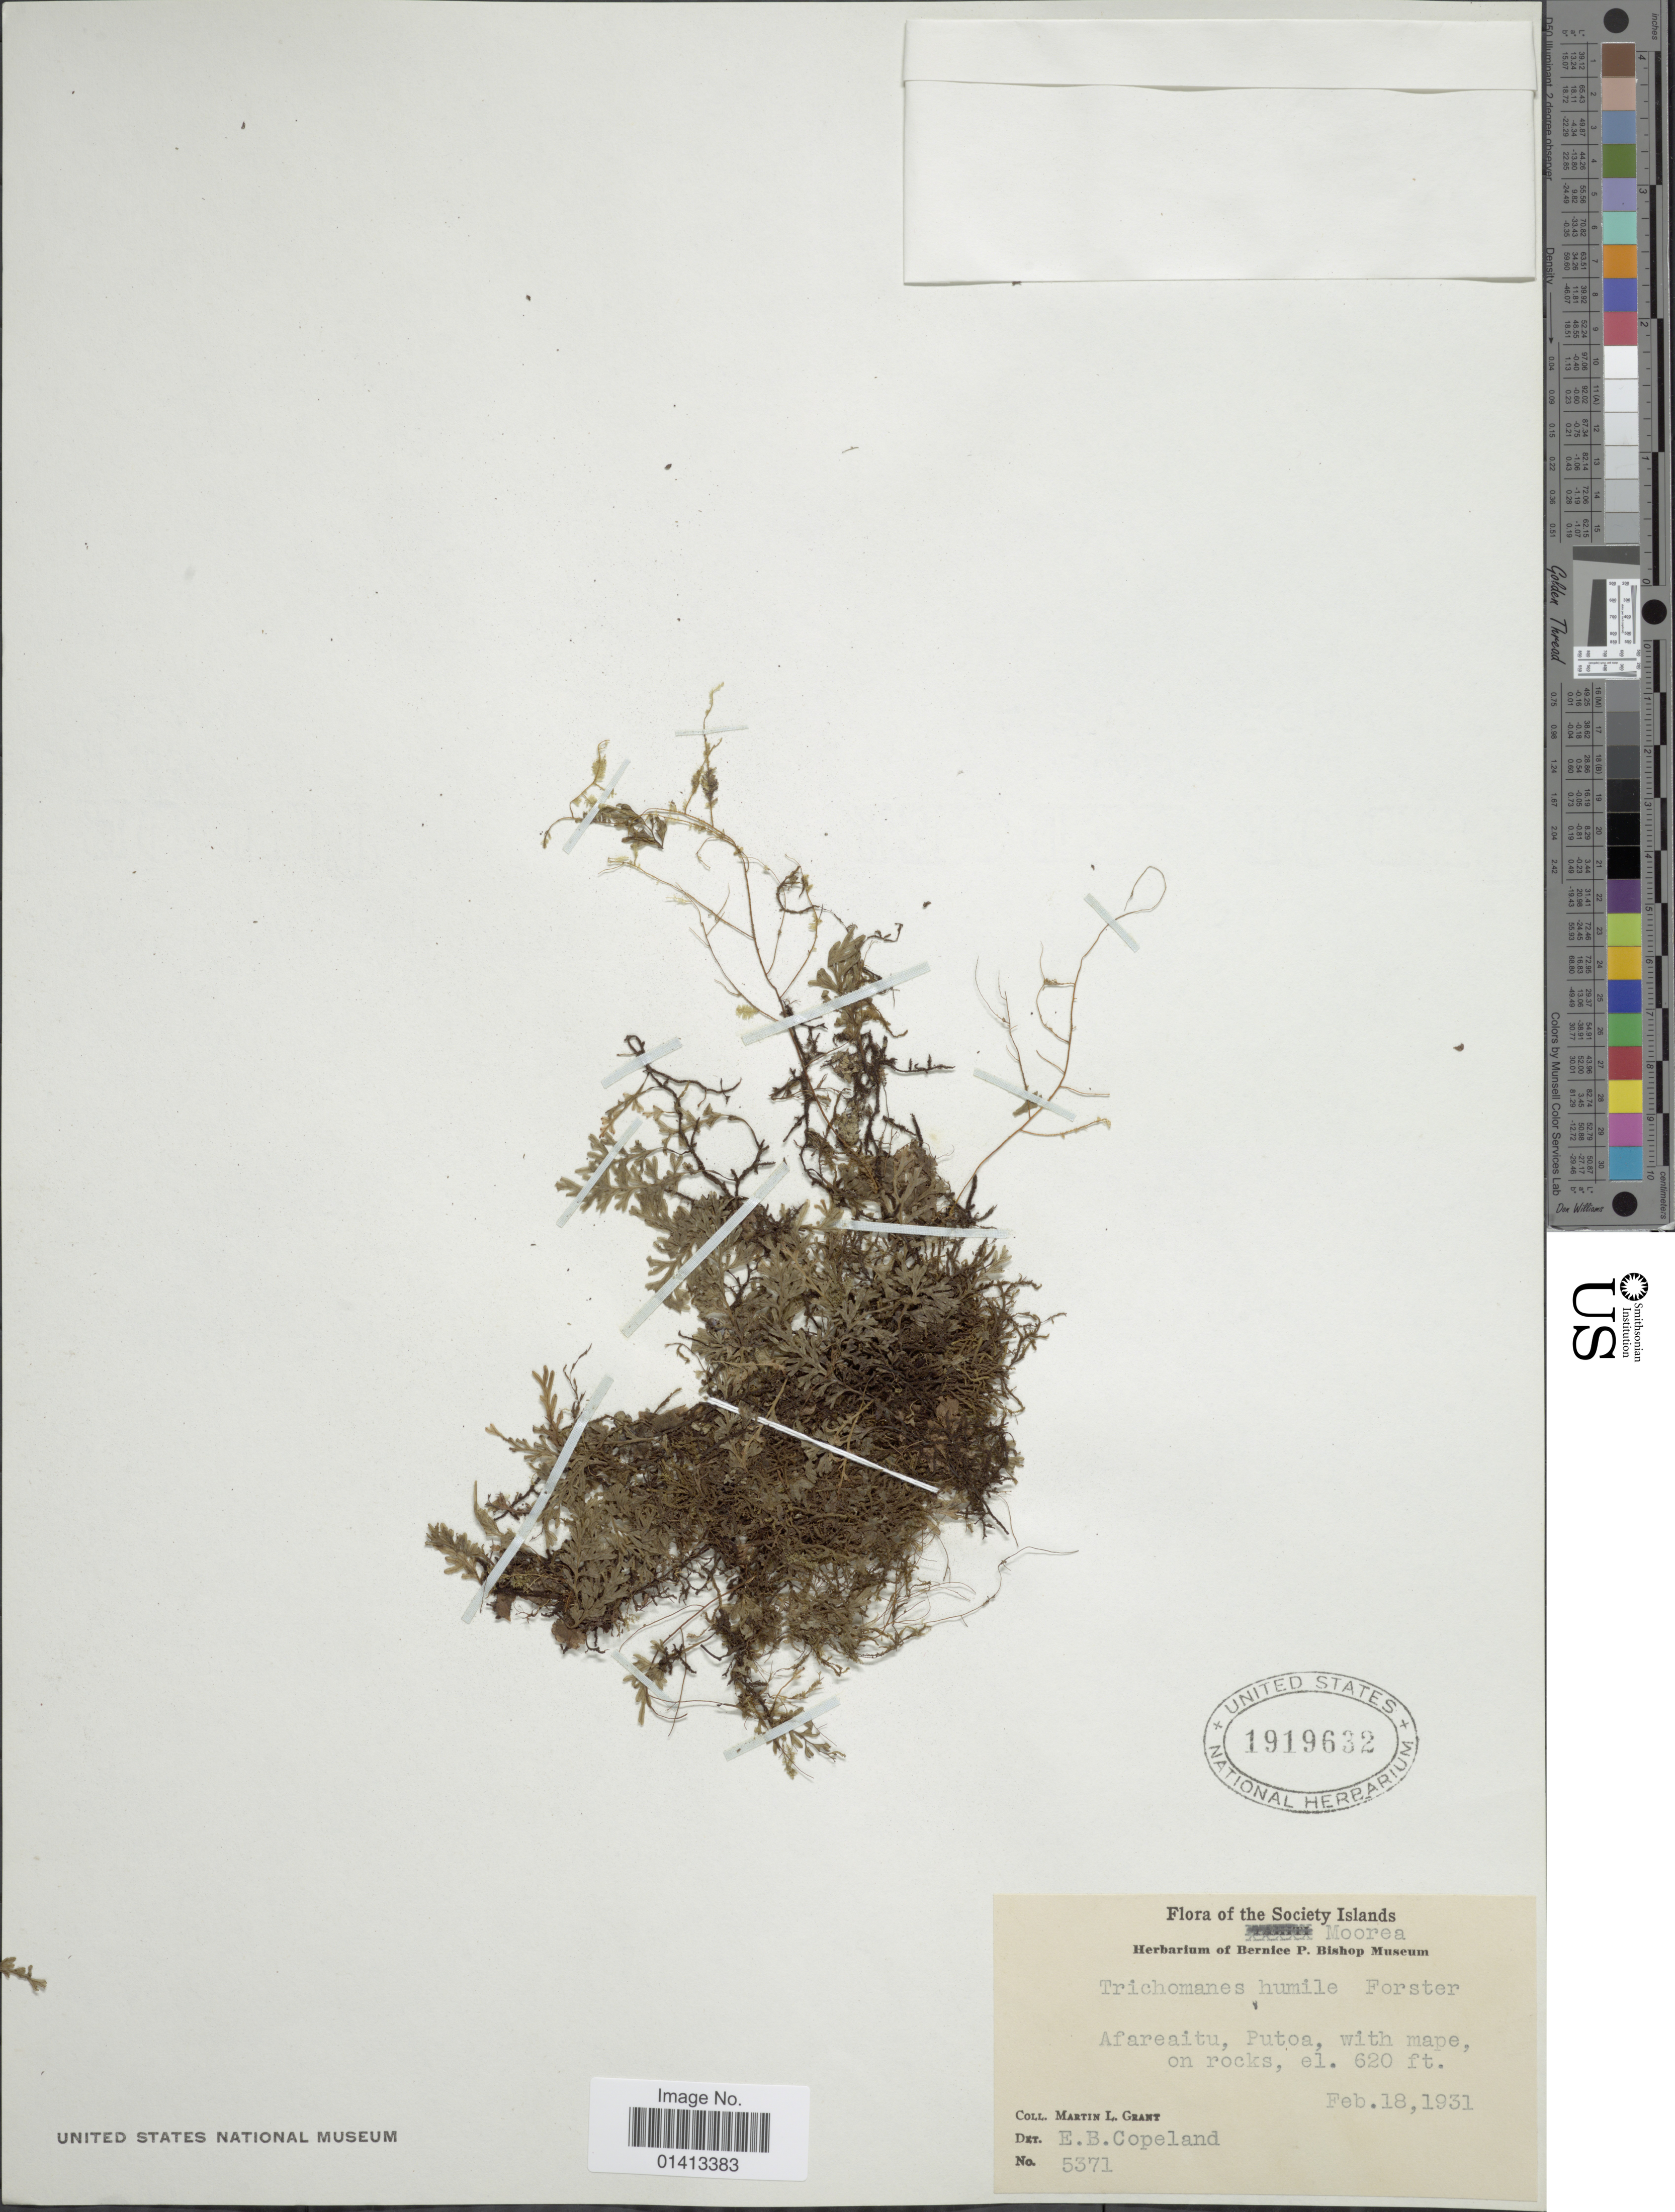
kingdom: Plantae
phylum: Tracheophyta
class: Polypodiopsida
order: Hymenophyllales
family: Hymenophyllaceae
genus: Crepidomanes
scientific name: Crepidomanes humilis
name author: (G. Forst.) Bosch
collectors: M. L. Grant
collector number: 5371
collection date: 1931-02-18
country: French Polynesia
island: Moorea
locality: The Society Islands, Moorea, Afareaitu, Putoa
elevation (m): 189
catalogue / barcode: US 1919632